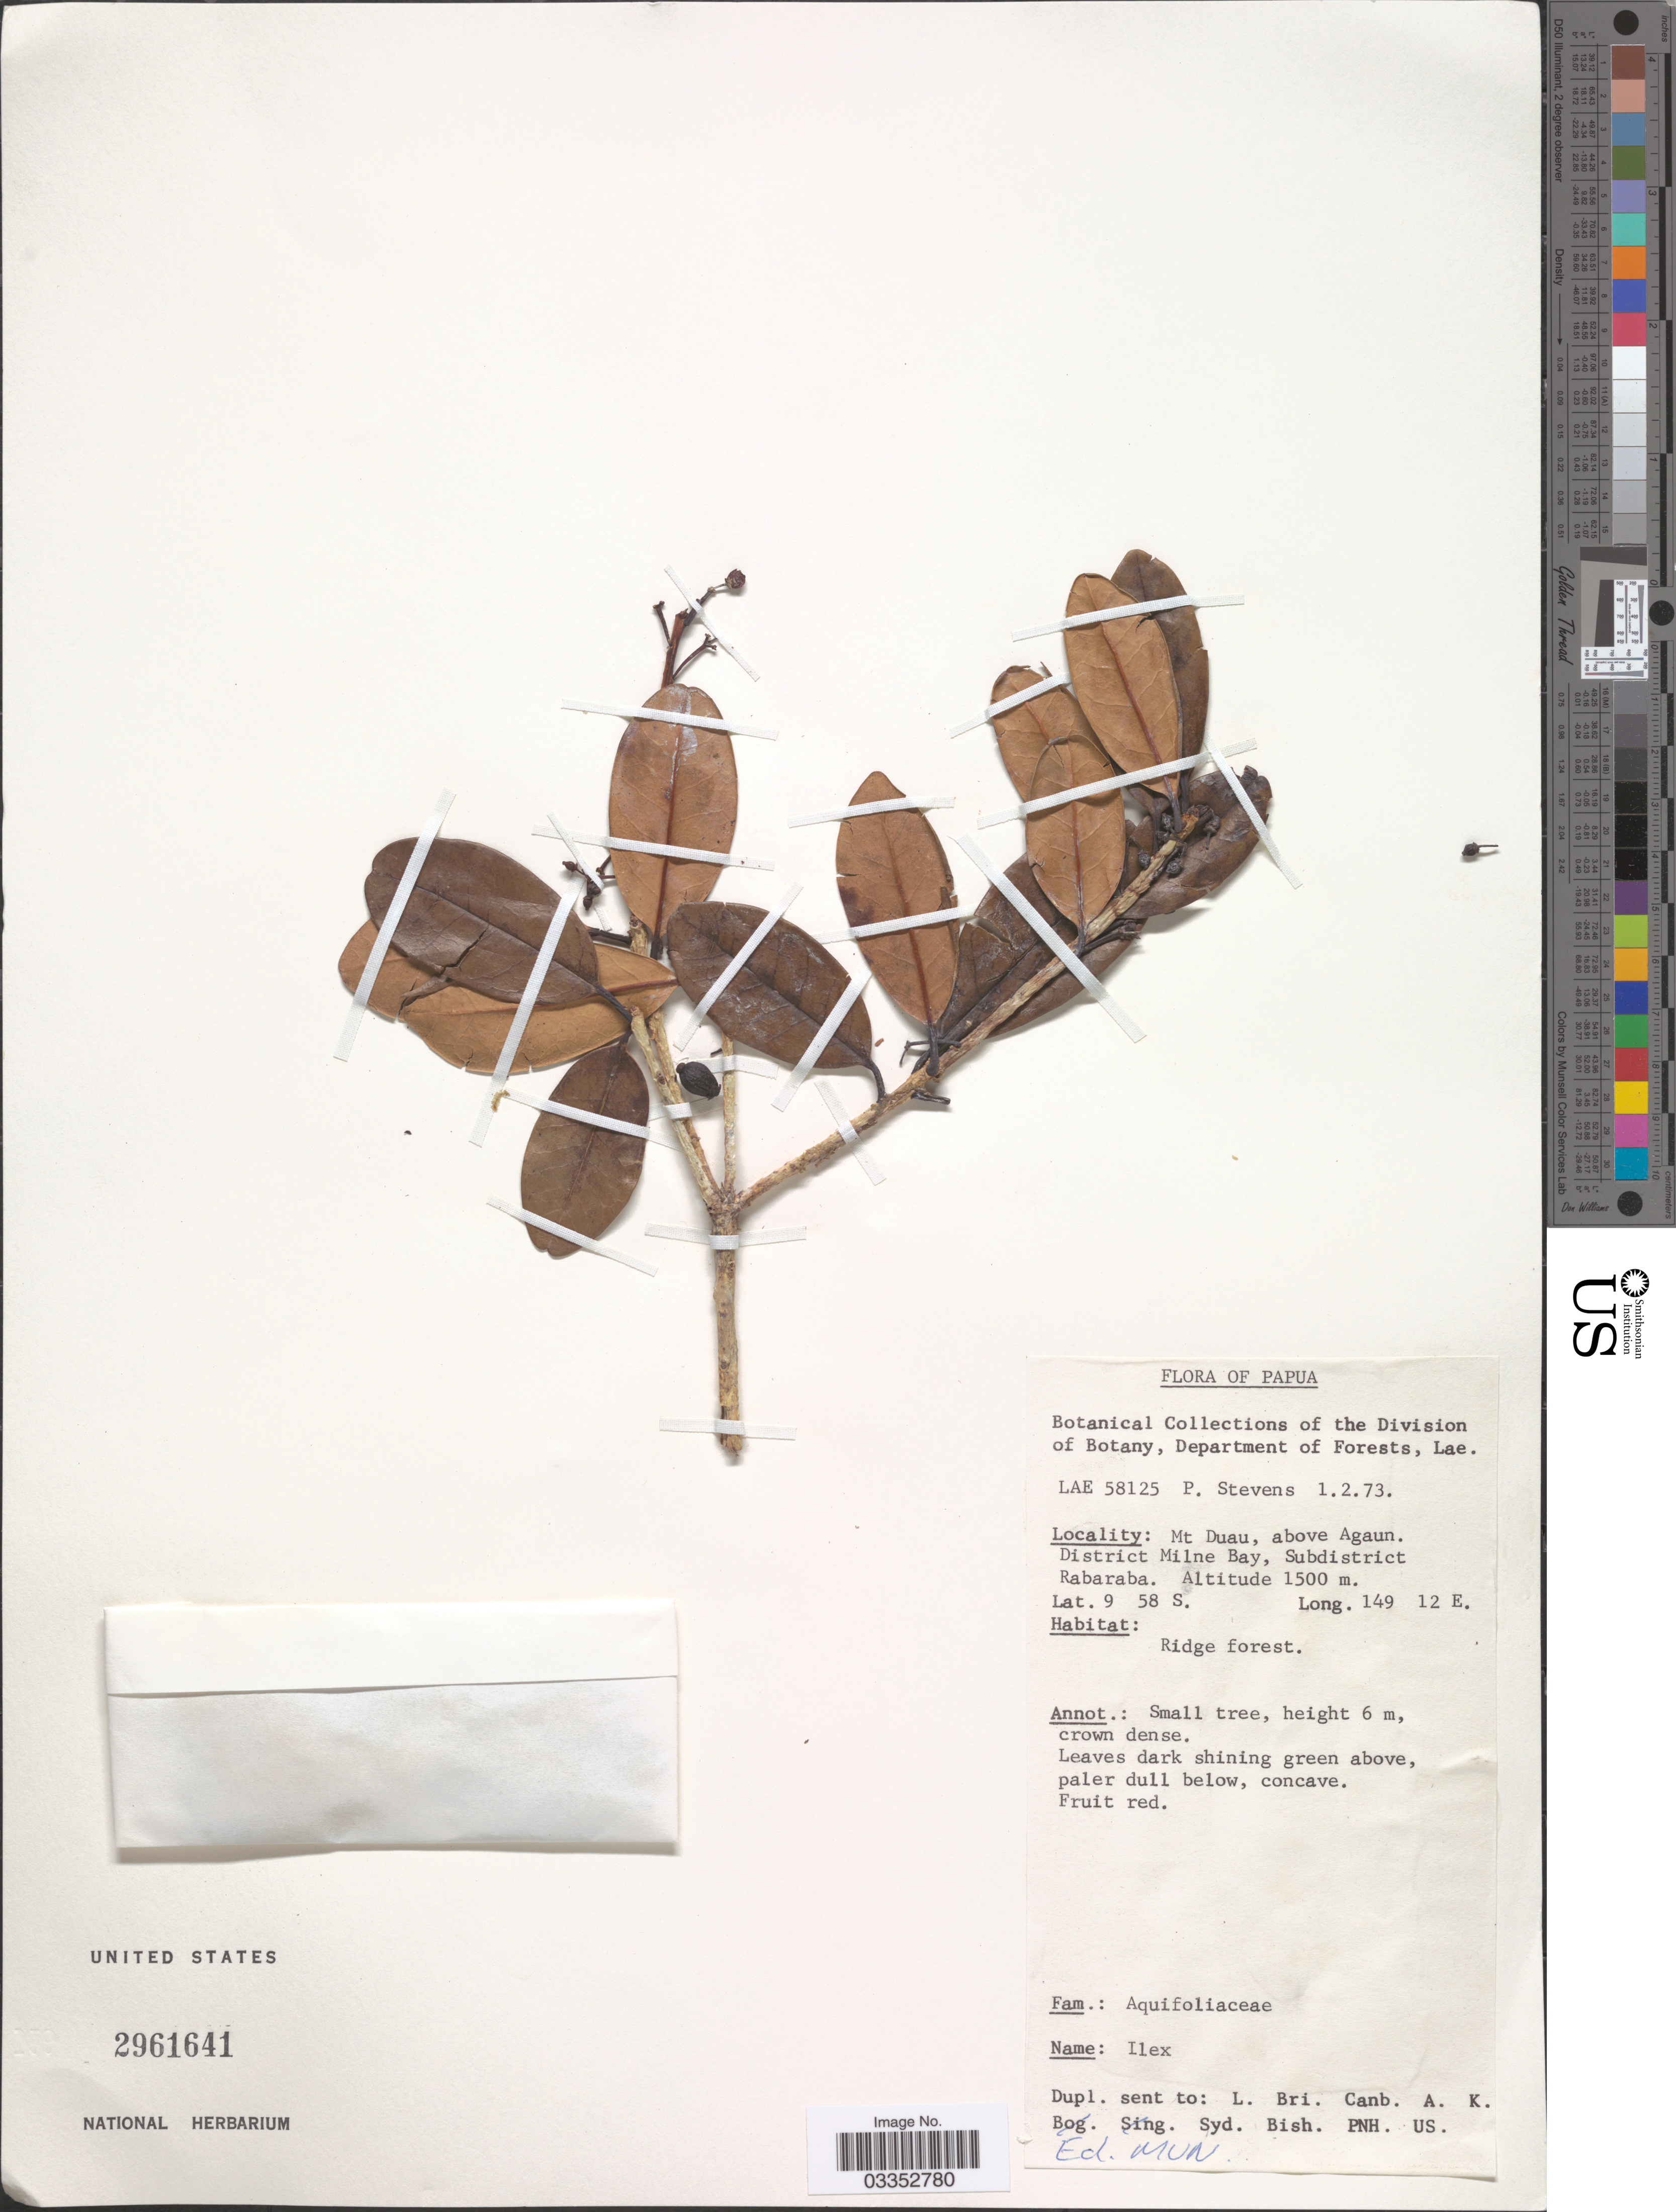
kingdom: Plantae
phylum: Tracheophyta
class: Magnoliopsida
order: Aquifoliales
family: Aquifoliaceae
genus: Ilex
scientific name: Ilex sp.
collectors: P. F. Stevens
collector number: LAE58125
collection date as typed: Transcribed d/m/y: 1/2/73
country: Papua New Guinea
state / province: Milne Bay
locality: Papua, Mt Duau, above Agaun. District Milne Bay, Subdistrict Rabaraba.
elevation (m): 1500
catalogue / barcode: US 2961641